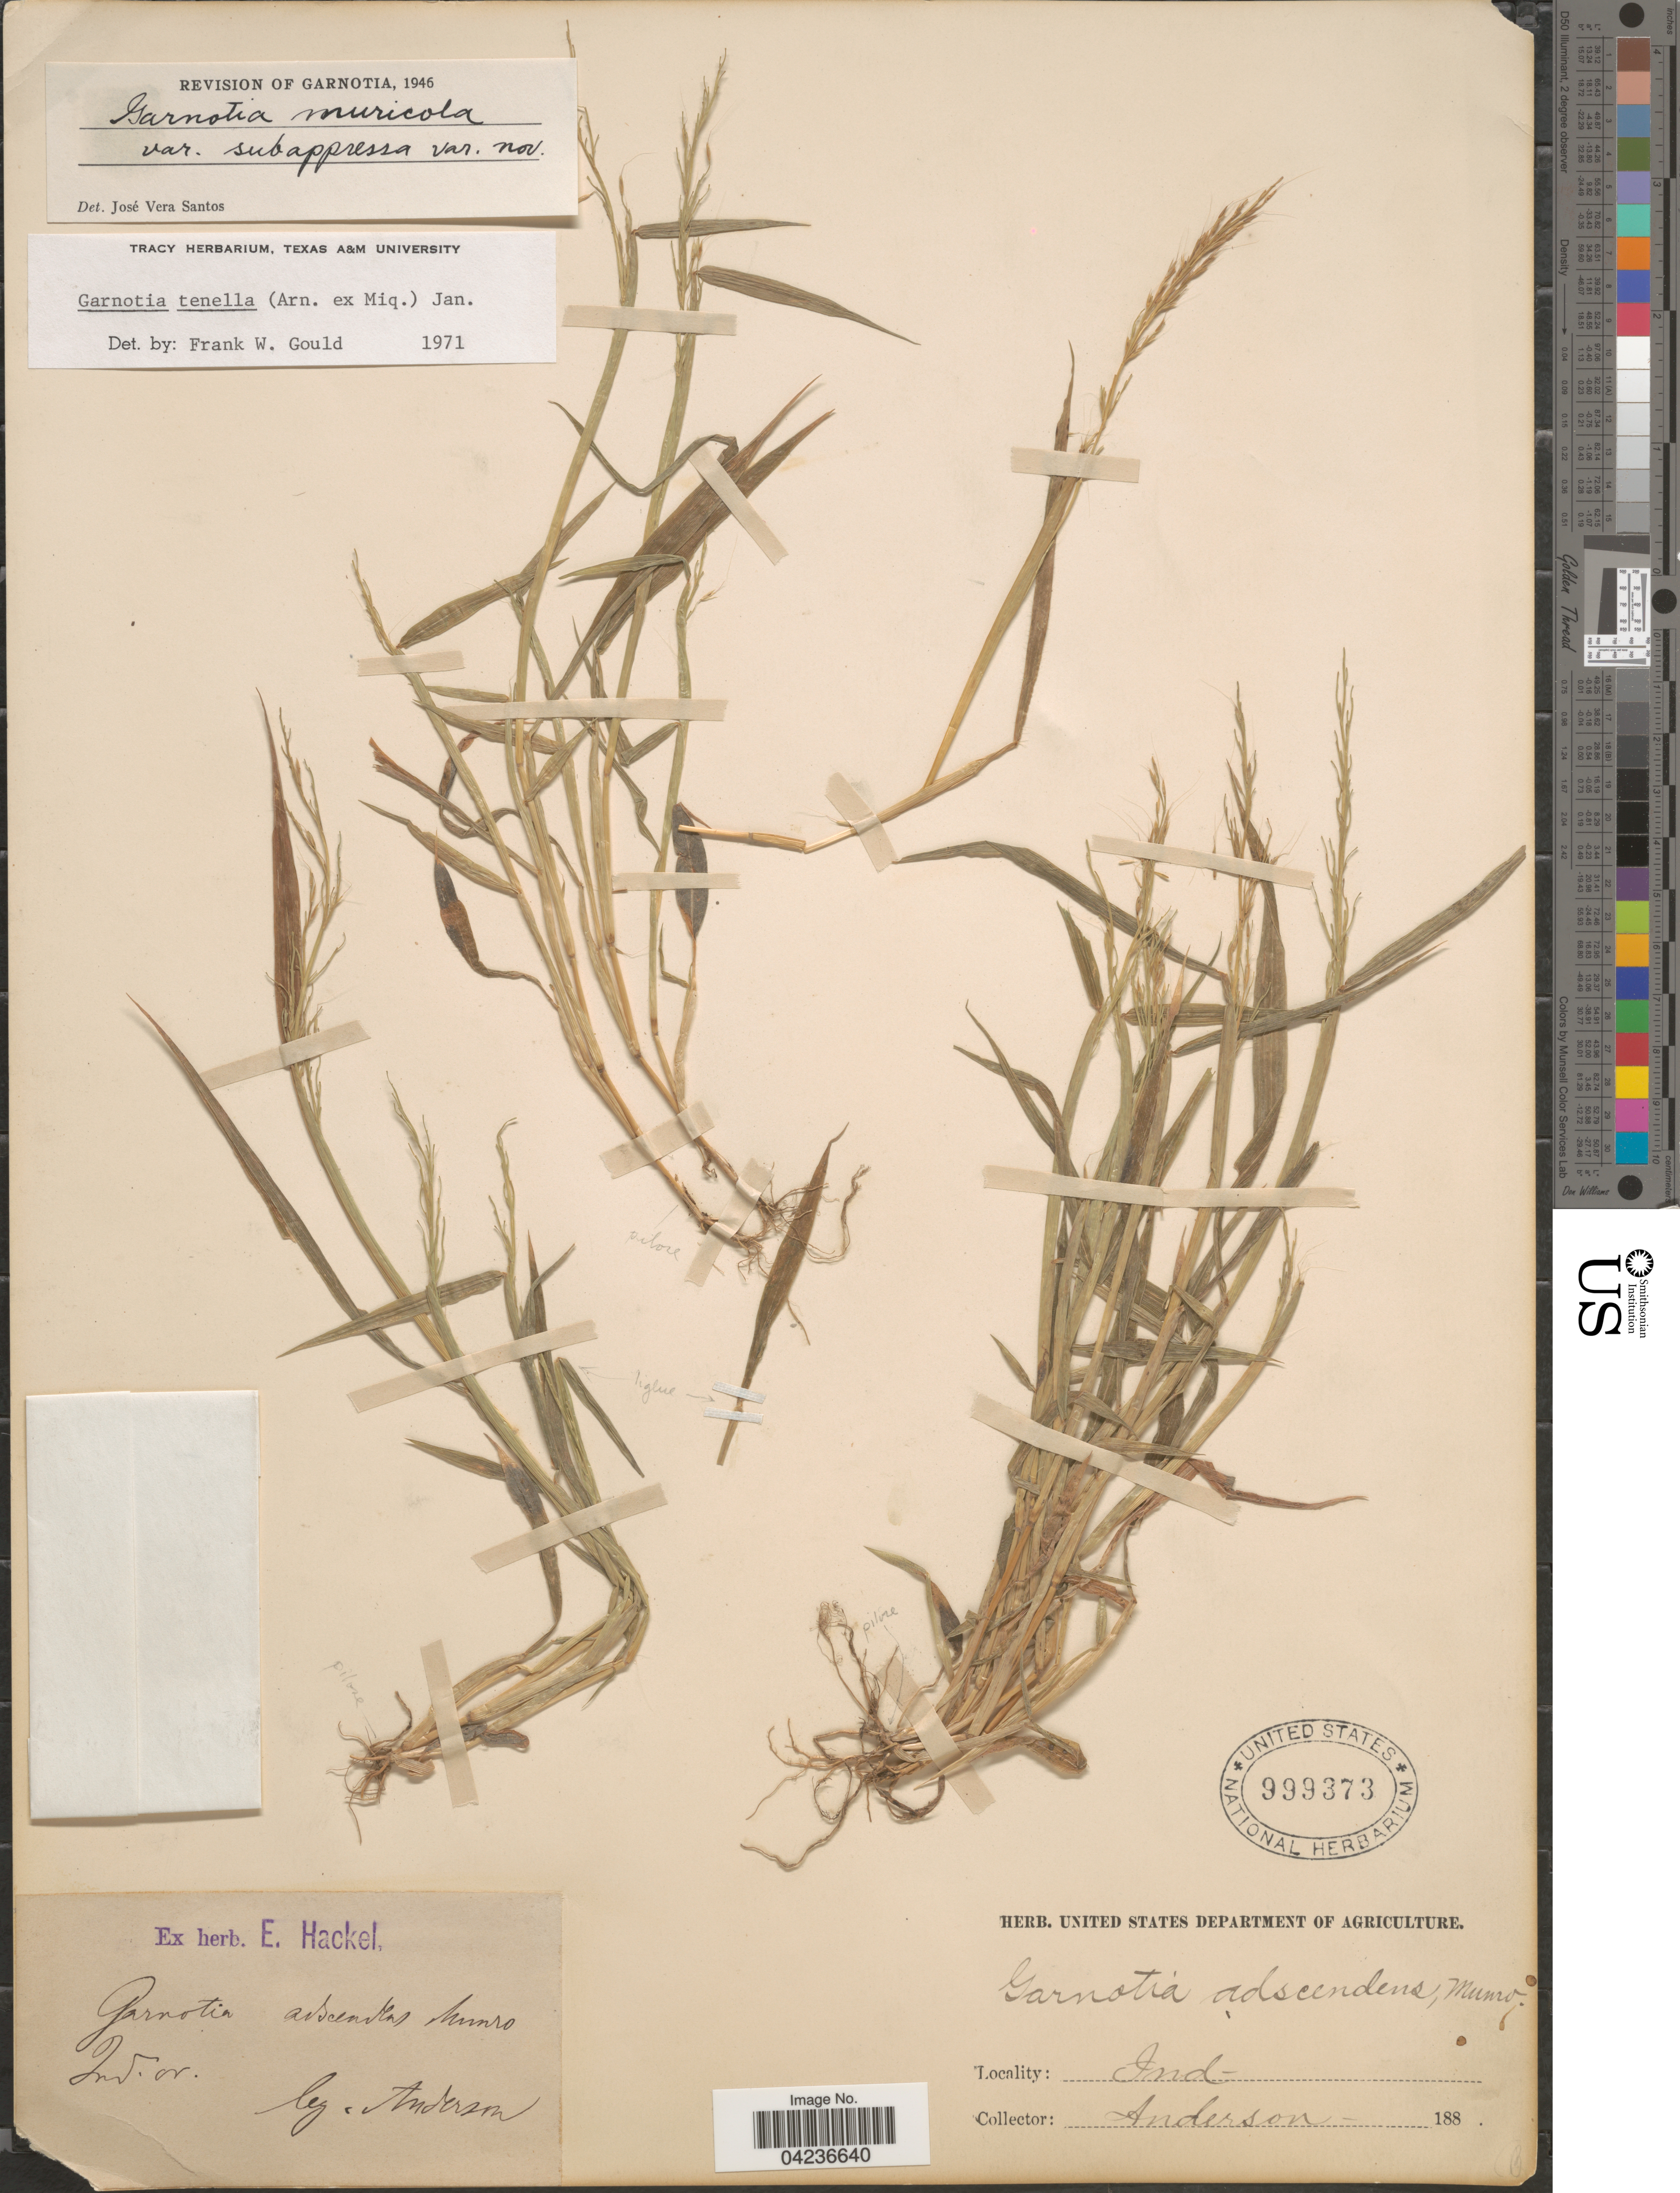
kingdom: Plantae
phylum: Tracheophyta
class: Liliopsida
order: Poales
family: Poaceae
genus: Garnotia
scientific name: Garnotia tenella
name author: (Arn. ex Miq.) Miq.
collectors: -- Anderson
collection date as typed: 188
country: India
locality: Ind. or.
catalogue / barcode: US 999373